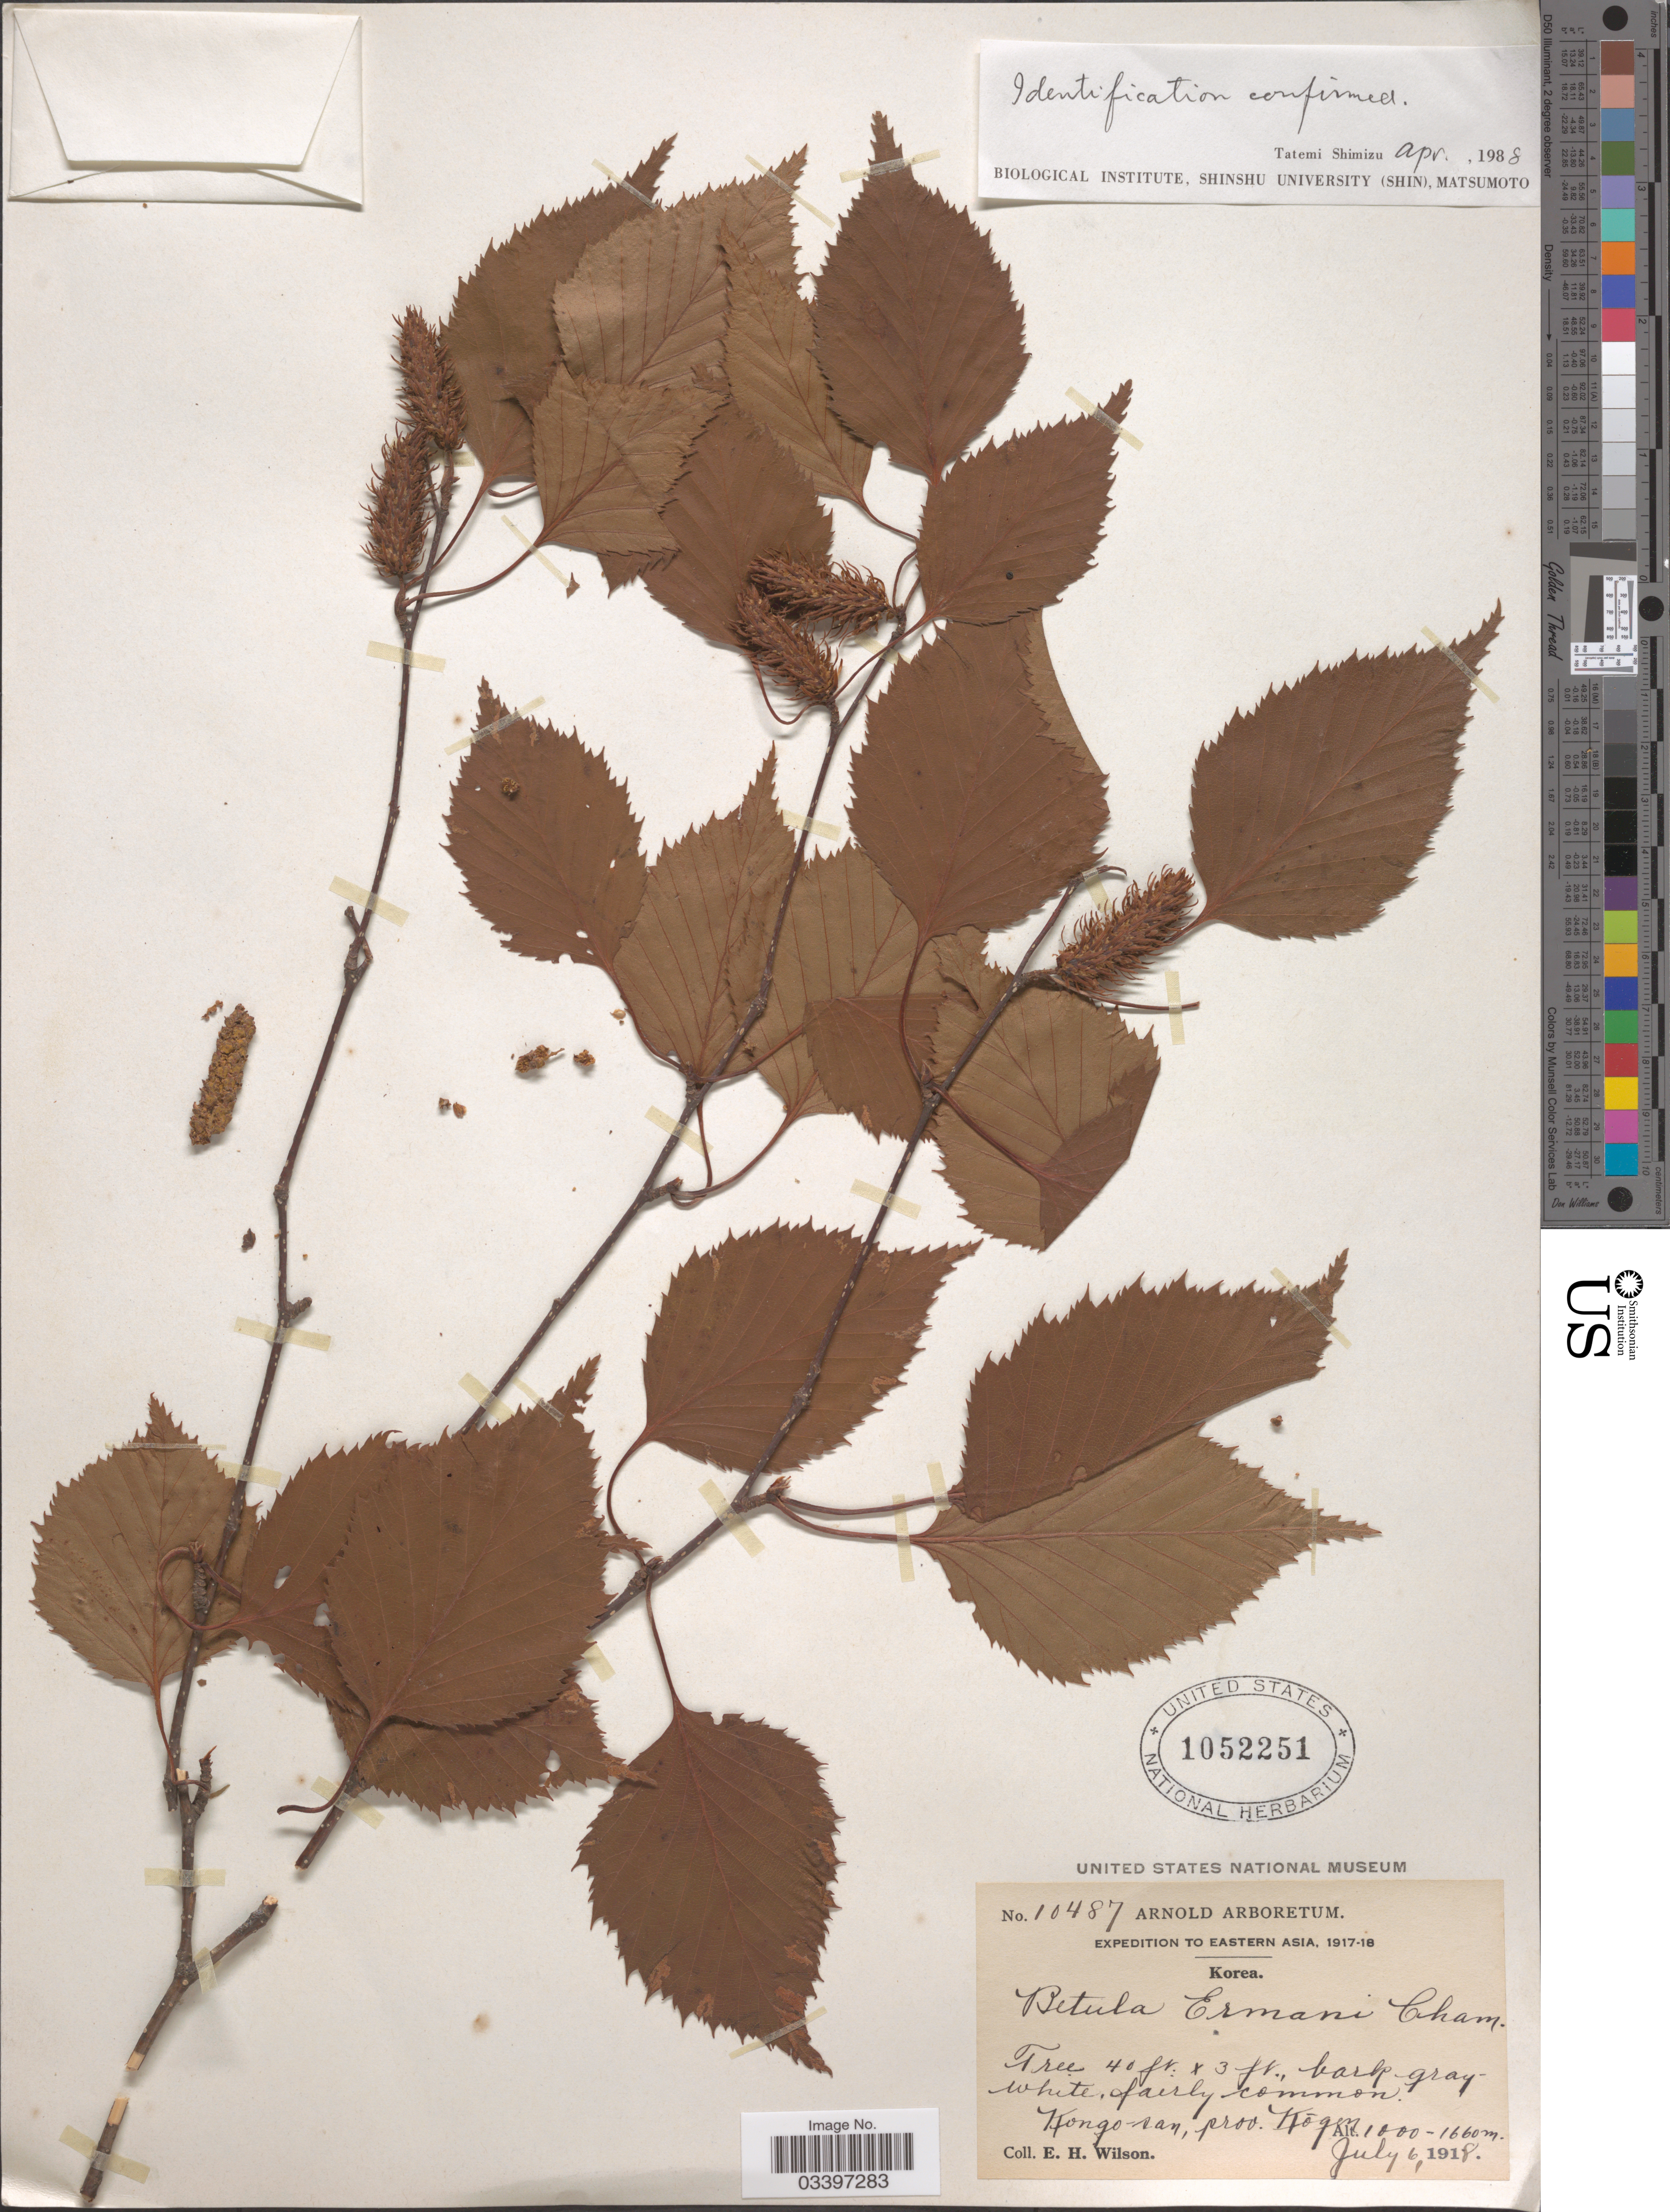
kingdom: Plantae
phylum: Tracheophyta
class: Magnoliopsida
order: Fagales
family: Betulaceae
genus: Betula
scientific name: Betula ermanii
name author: Cham.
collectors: E. Wilson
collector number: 10487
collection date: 1918-07-06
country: North Korea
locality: Eastern Asia. Kongo-san, Prov. Kōgen.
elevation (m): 1000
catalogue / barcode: US 1052251